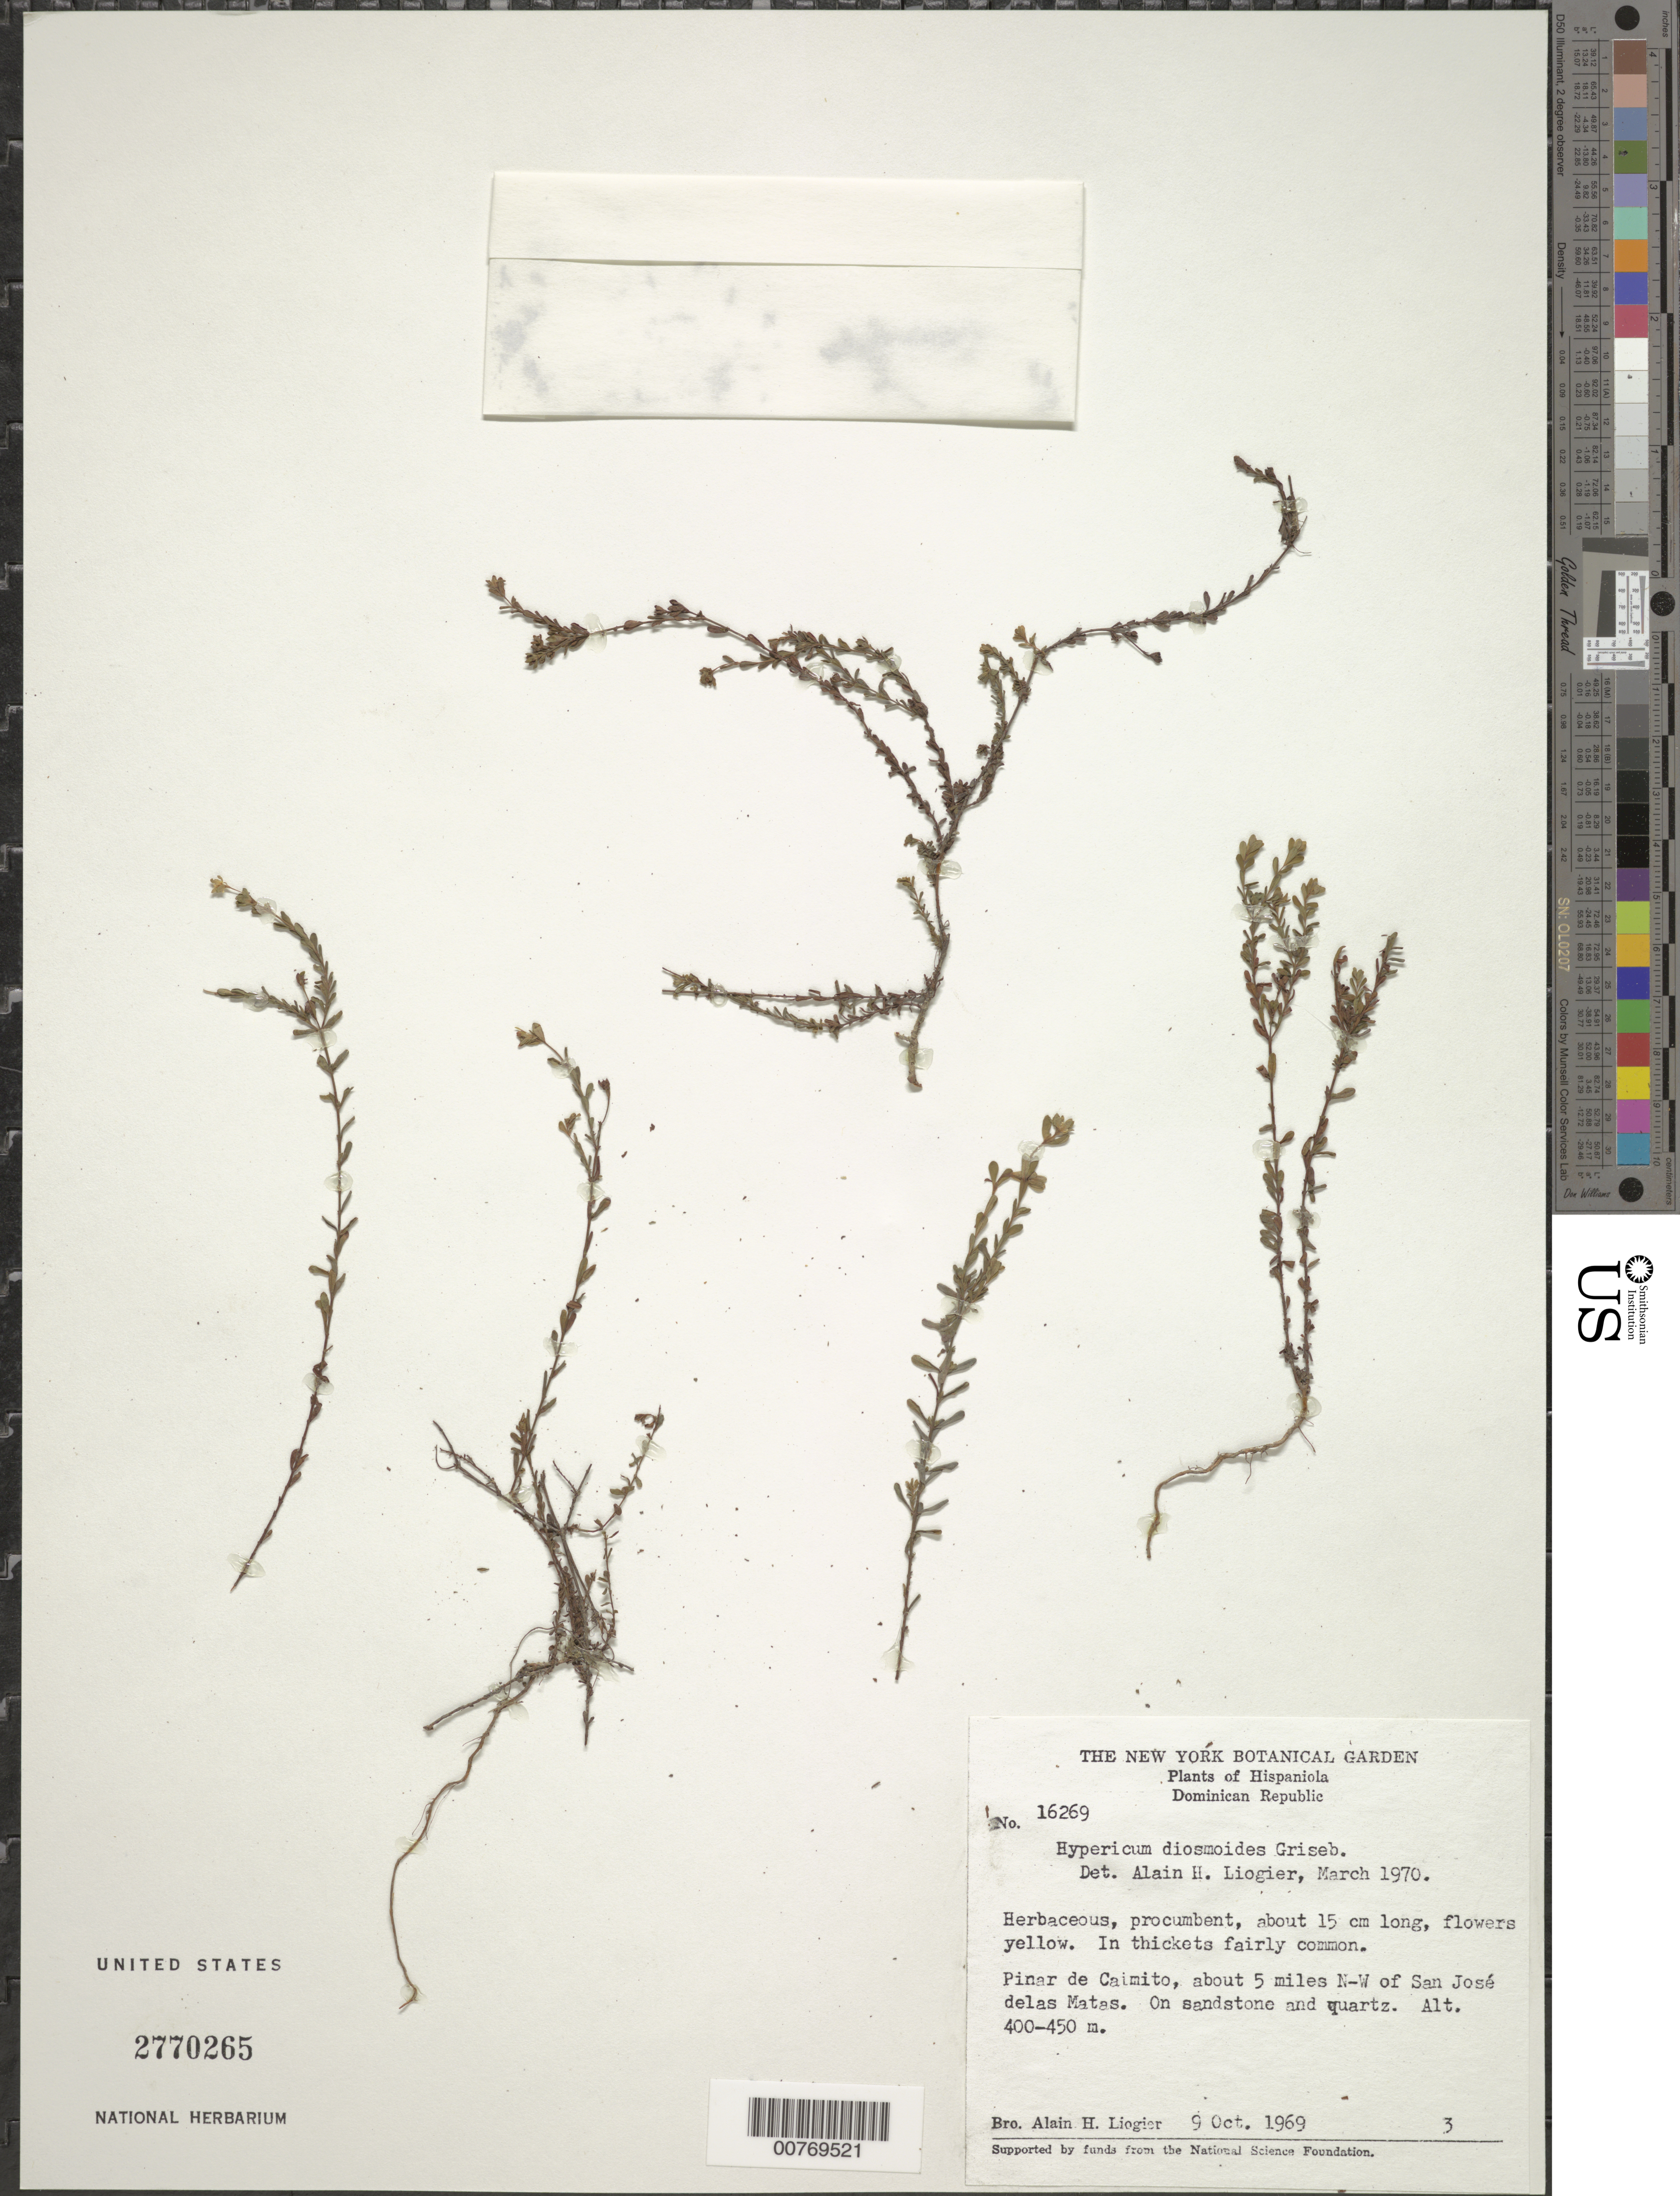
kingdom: Plantae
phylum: Tracheophyta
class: Magnoliopsida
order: Malpighiales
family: Hypericaceae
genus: Hypericum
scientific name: Hypericum diosmoides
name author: Griseb.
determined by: Liogier, Alain H.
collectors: A. H. Liogier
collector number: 16269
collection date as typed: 09 Oct 1969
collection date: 1969-10-09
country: Dominican Republic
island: Hispaniola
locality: Pinar de Caimito, about 5 miles N-W of San José de las Matas.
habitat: Sandstone and quartz.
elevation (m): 400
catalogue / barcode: US 2770265